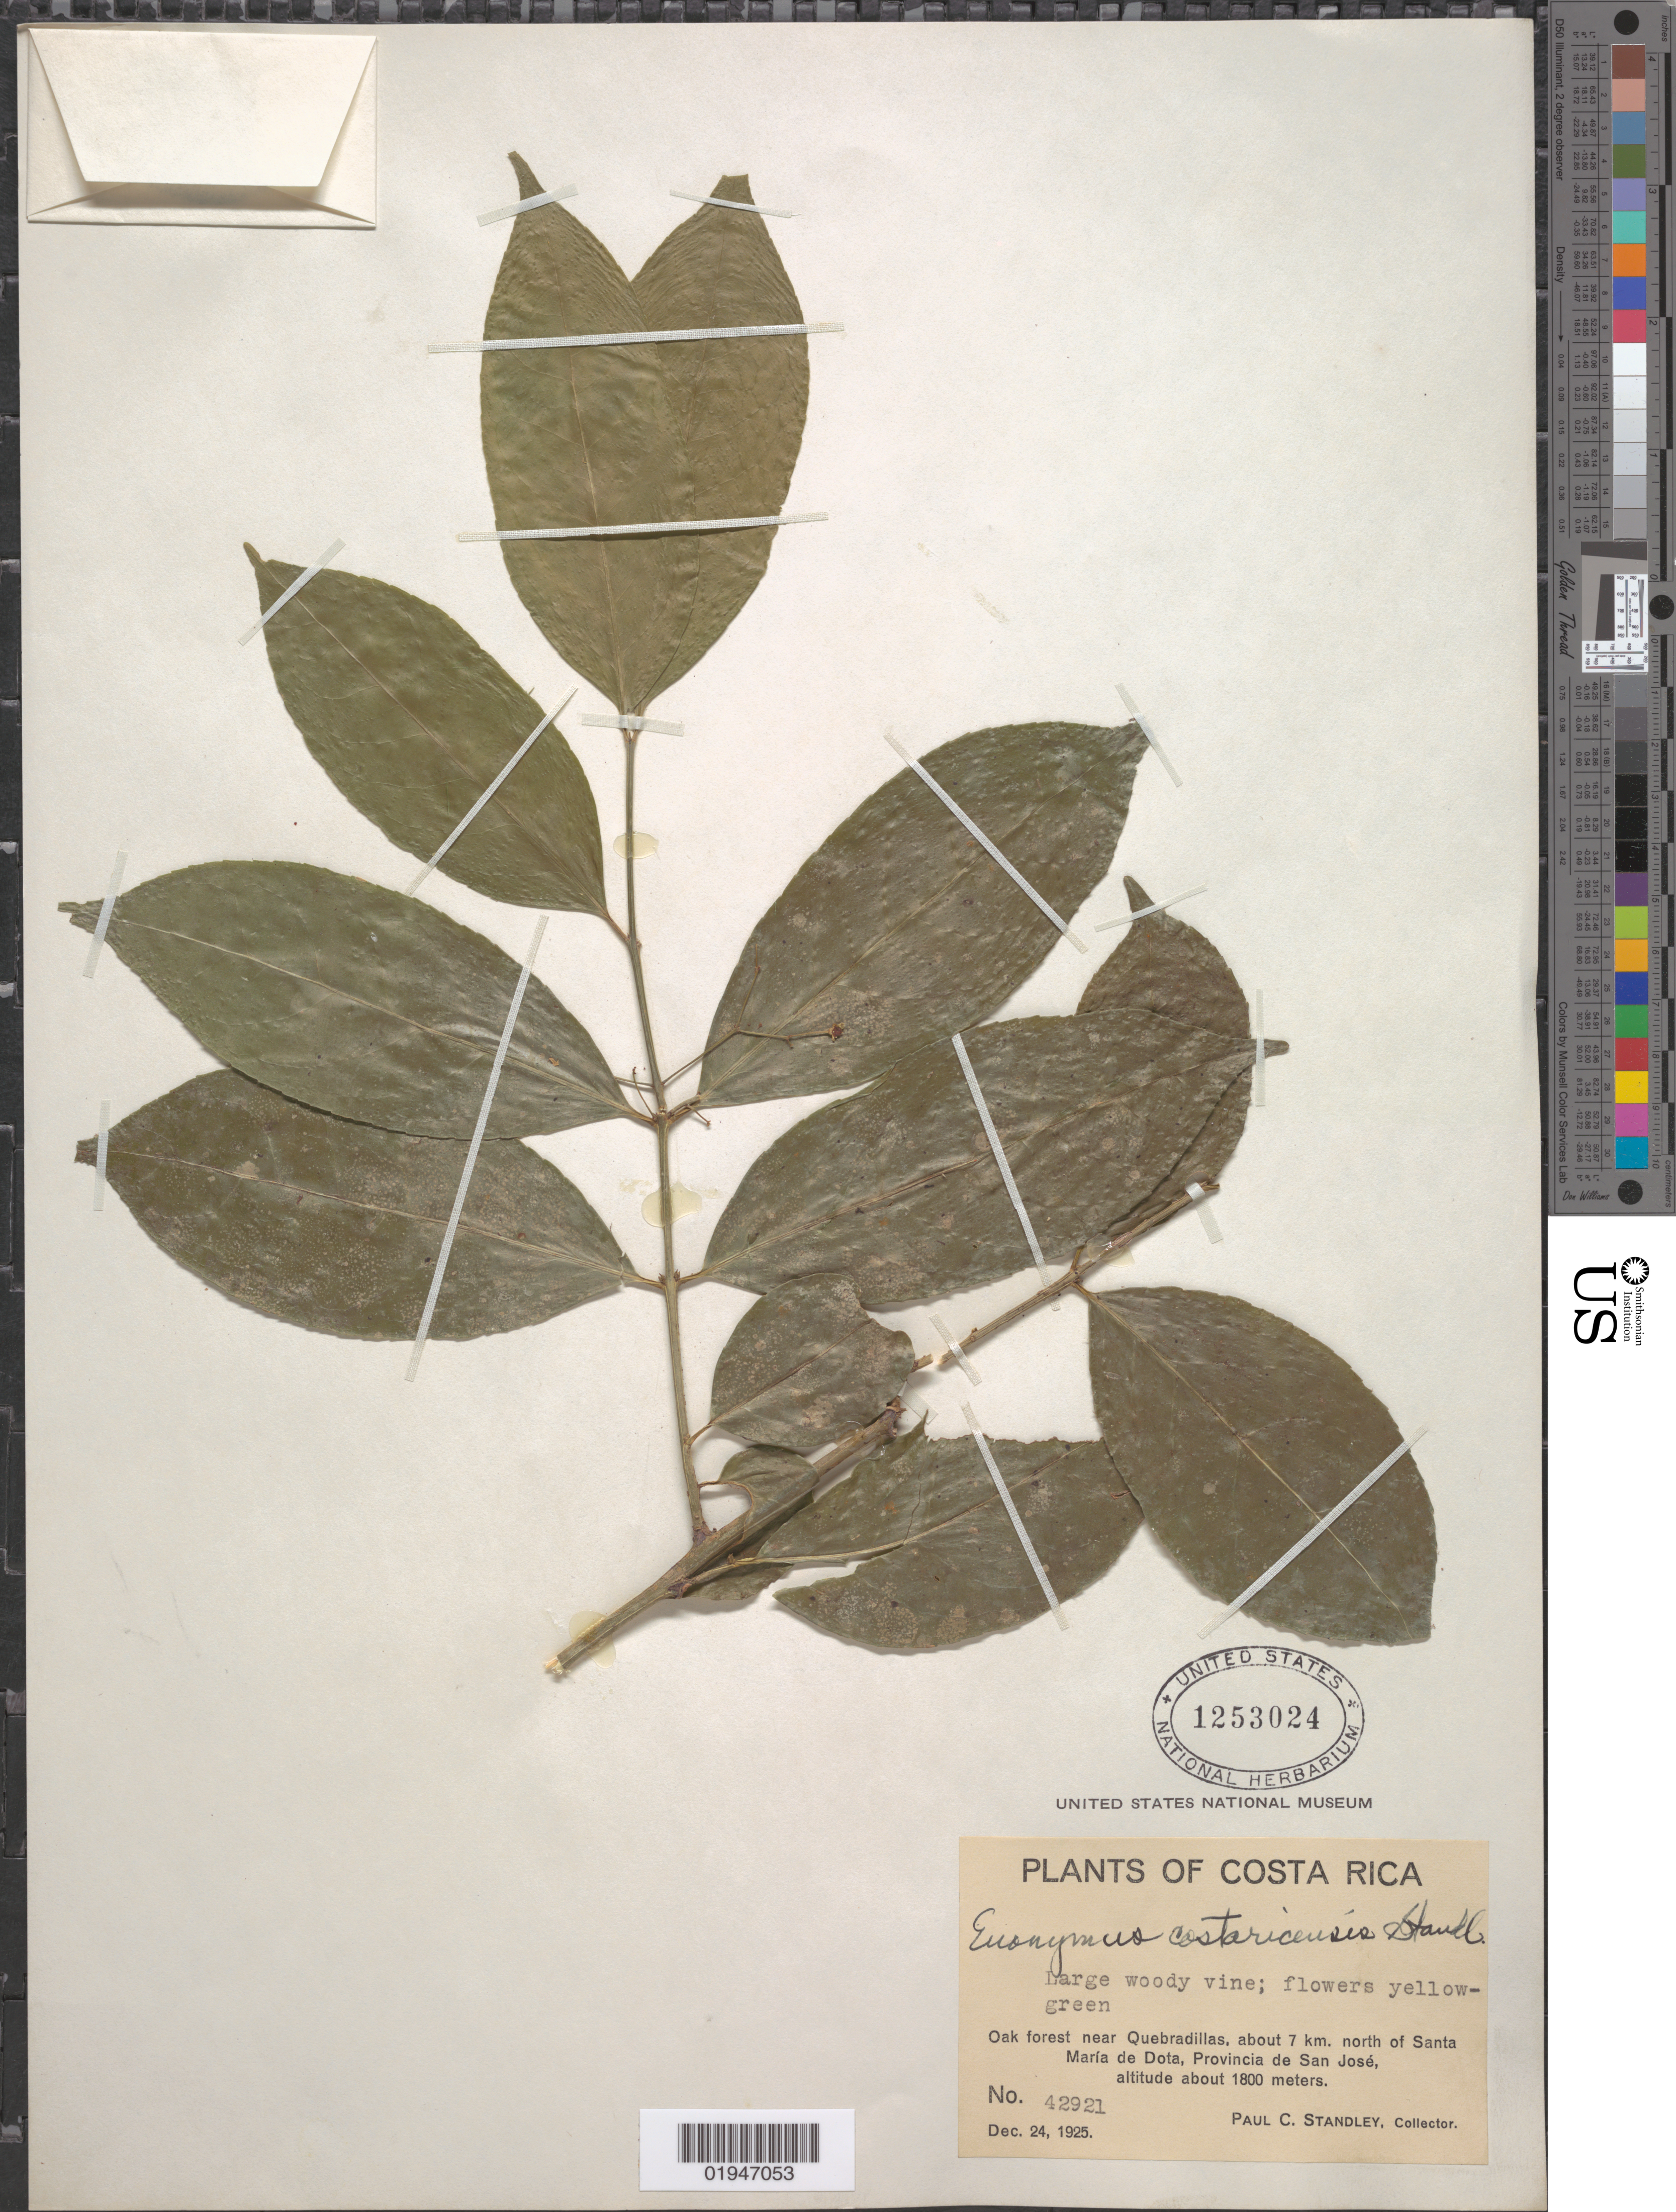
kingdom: Plantae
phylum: Tracheophyta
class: Magnoliopsida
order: Celastrales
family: Celastraceae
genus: Euonymus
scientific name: Euonymus costaricensis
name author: Standl.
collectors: P. C. Standley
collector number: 42921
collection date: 1925-12-24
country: Costa Rica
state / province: San José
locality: Quebradillas, about 7 km north of Santa María de Dota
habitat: Oak forest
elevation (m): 1800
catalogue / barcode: US 1253024